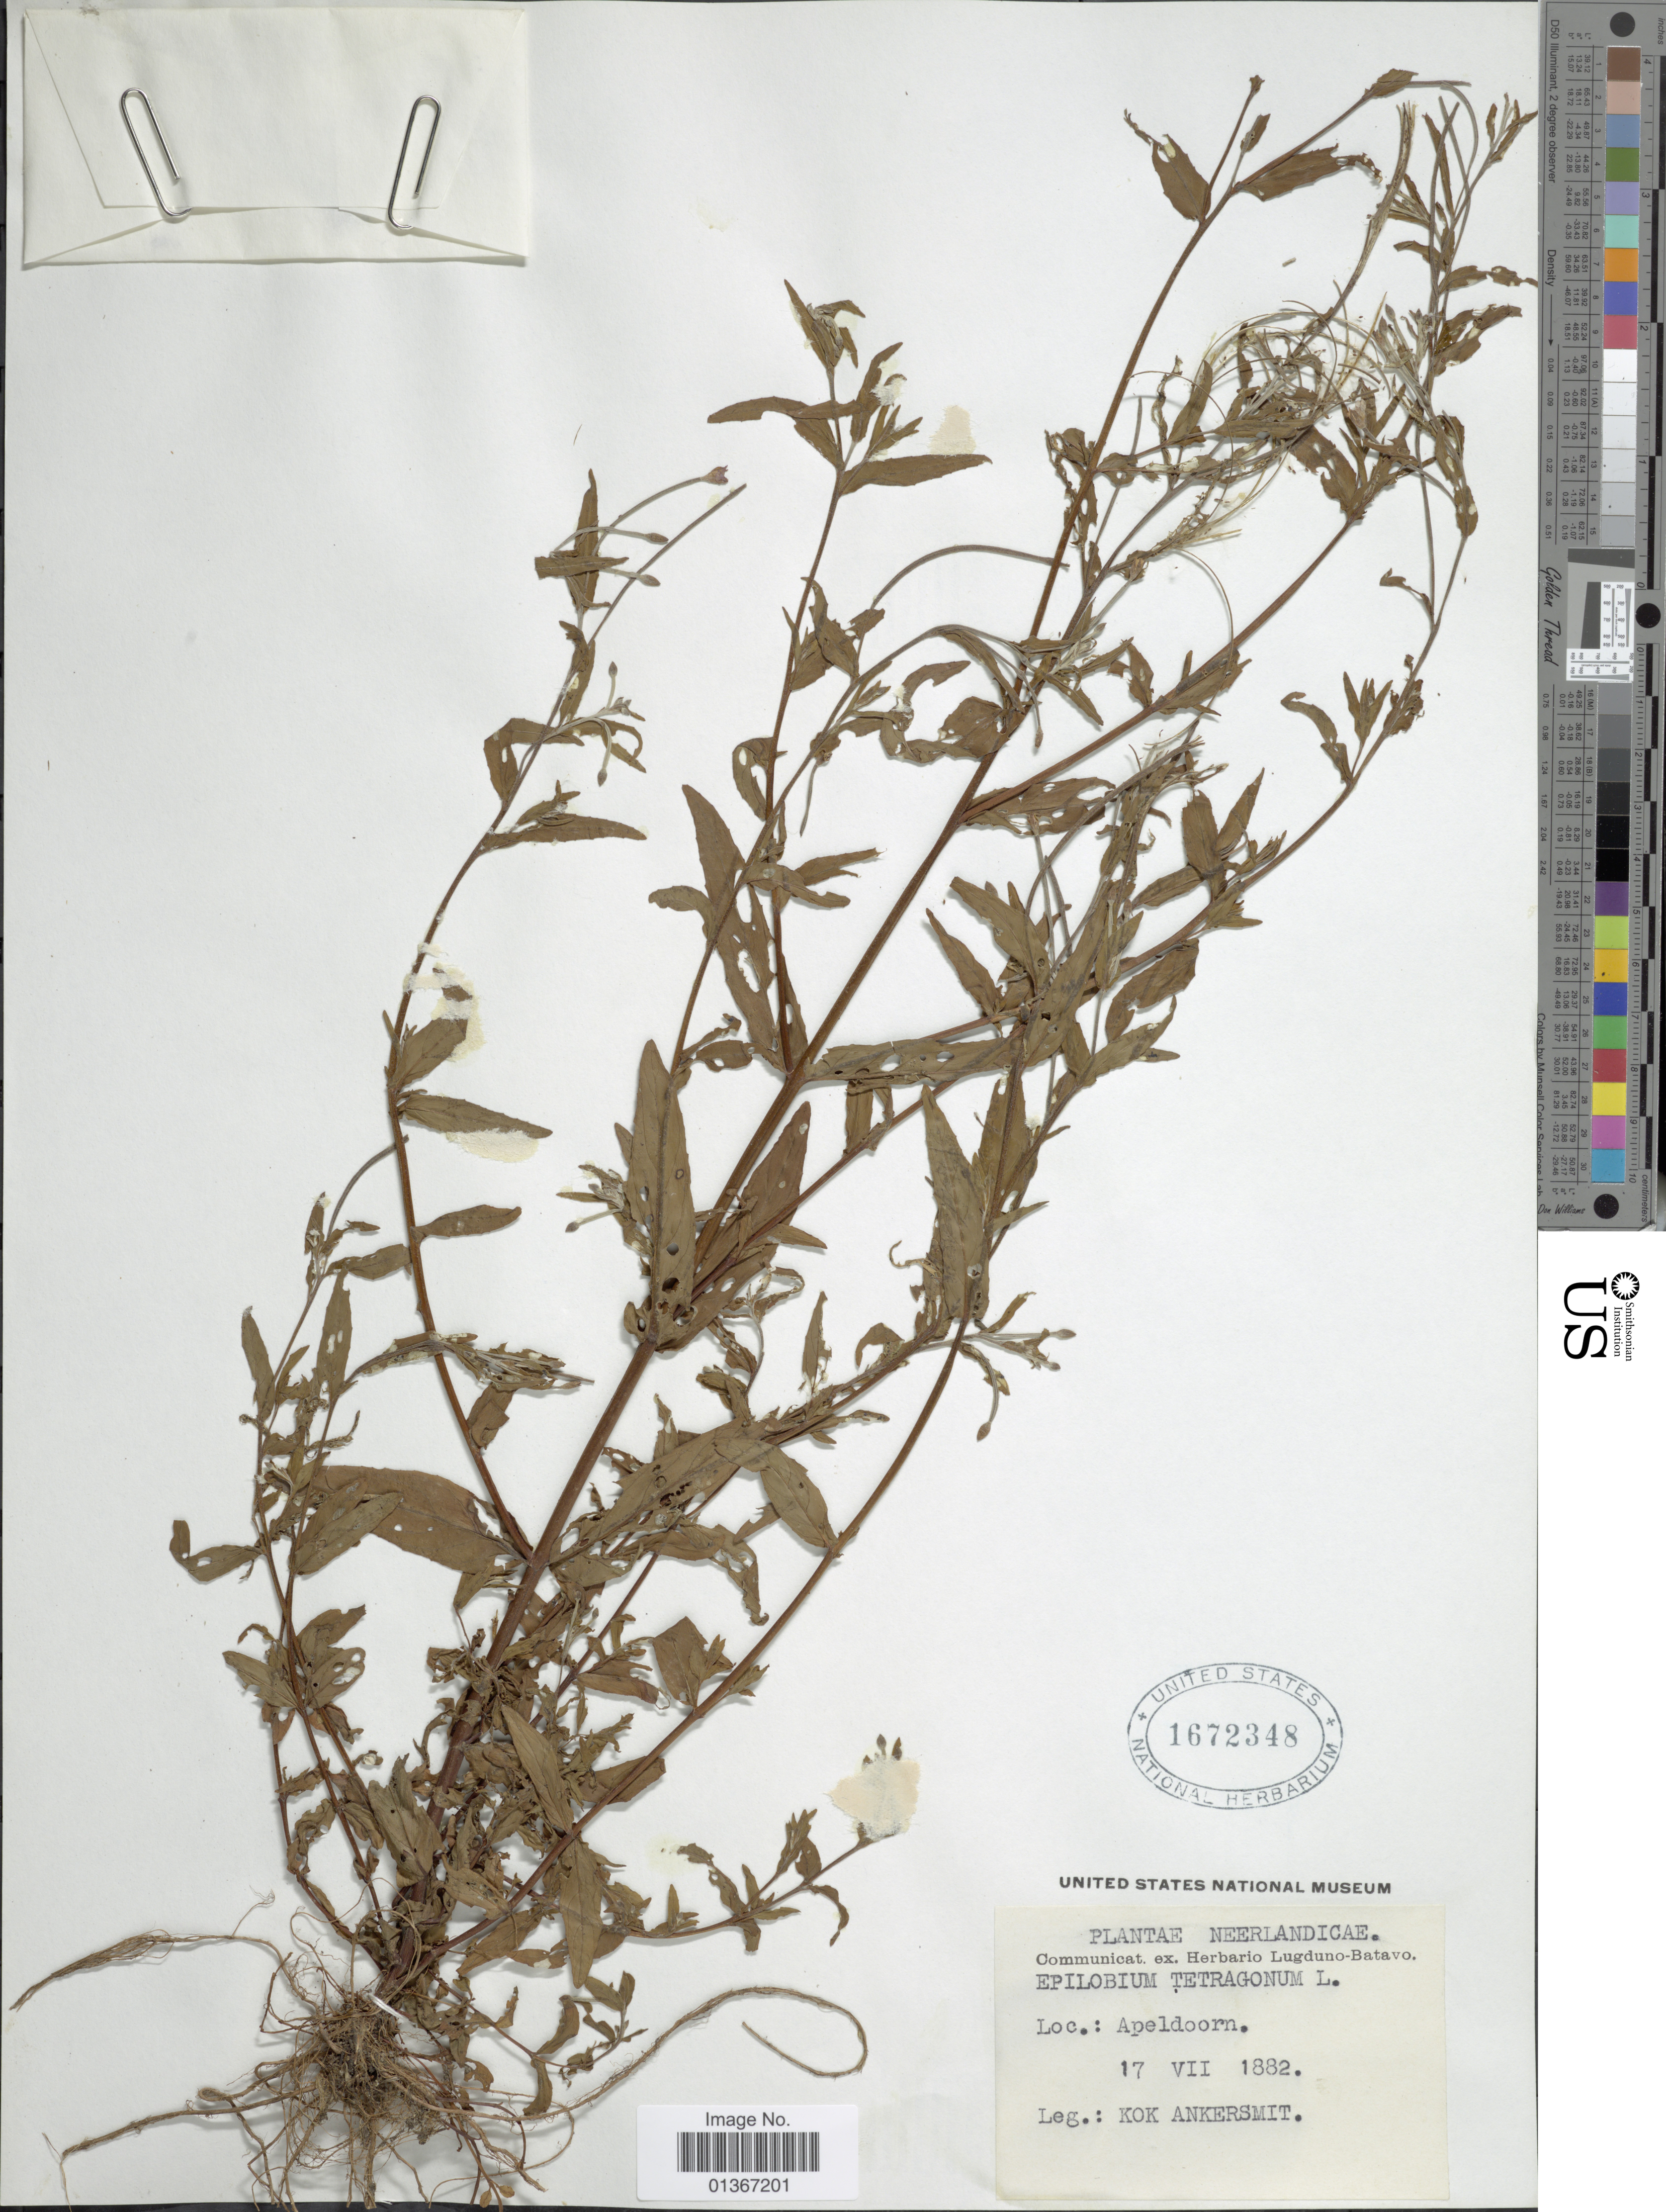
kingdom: Plantae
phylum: Tracheophyta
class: Magnoliopsida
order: Myrtales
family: Onagraceae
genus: Epilobium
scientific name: Epilobium tetragonum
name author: L.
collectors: Kok Ankersmit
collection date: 1882-07-17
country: Netherlands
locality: Apeldoorn.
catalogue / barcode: US 1672348